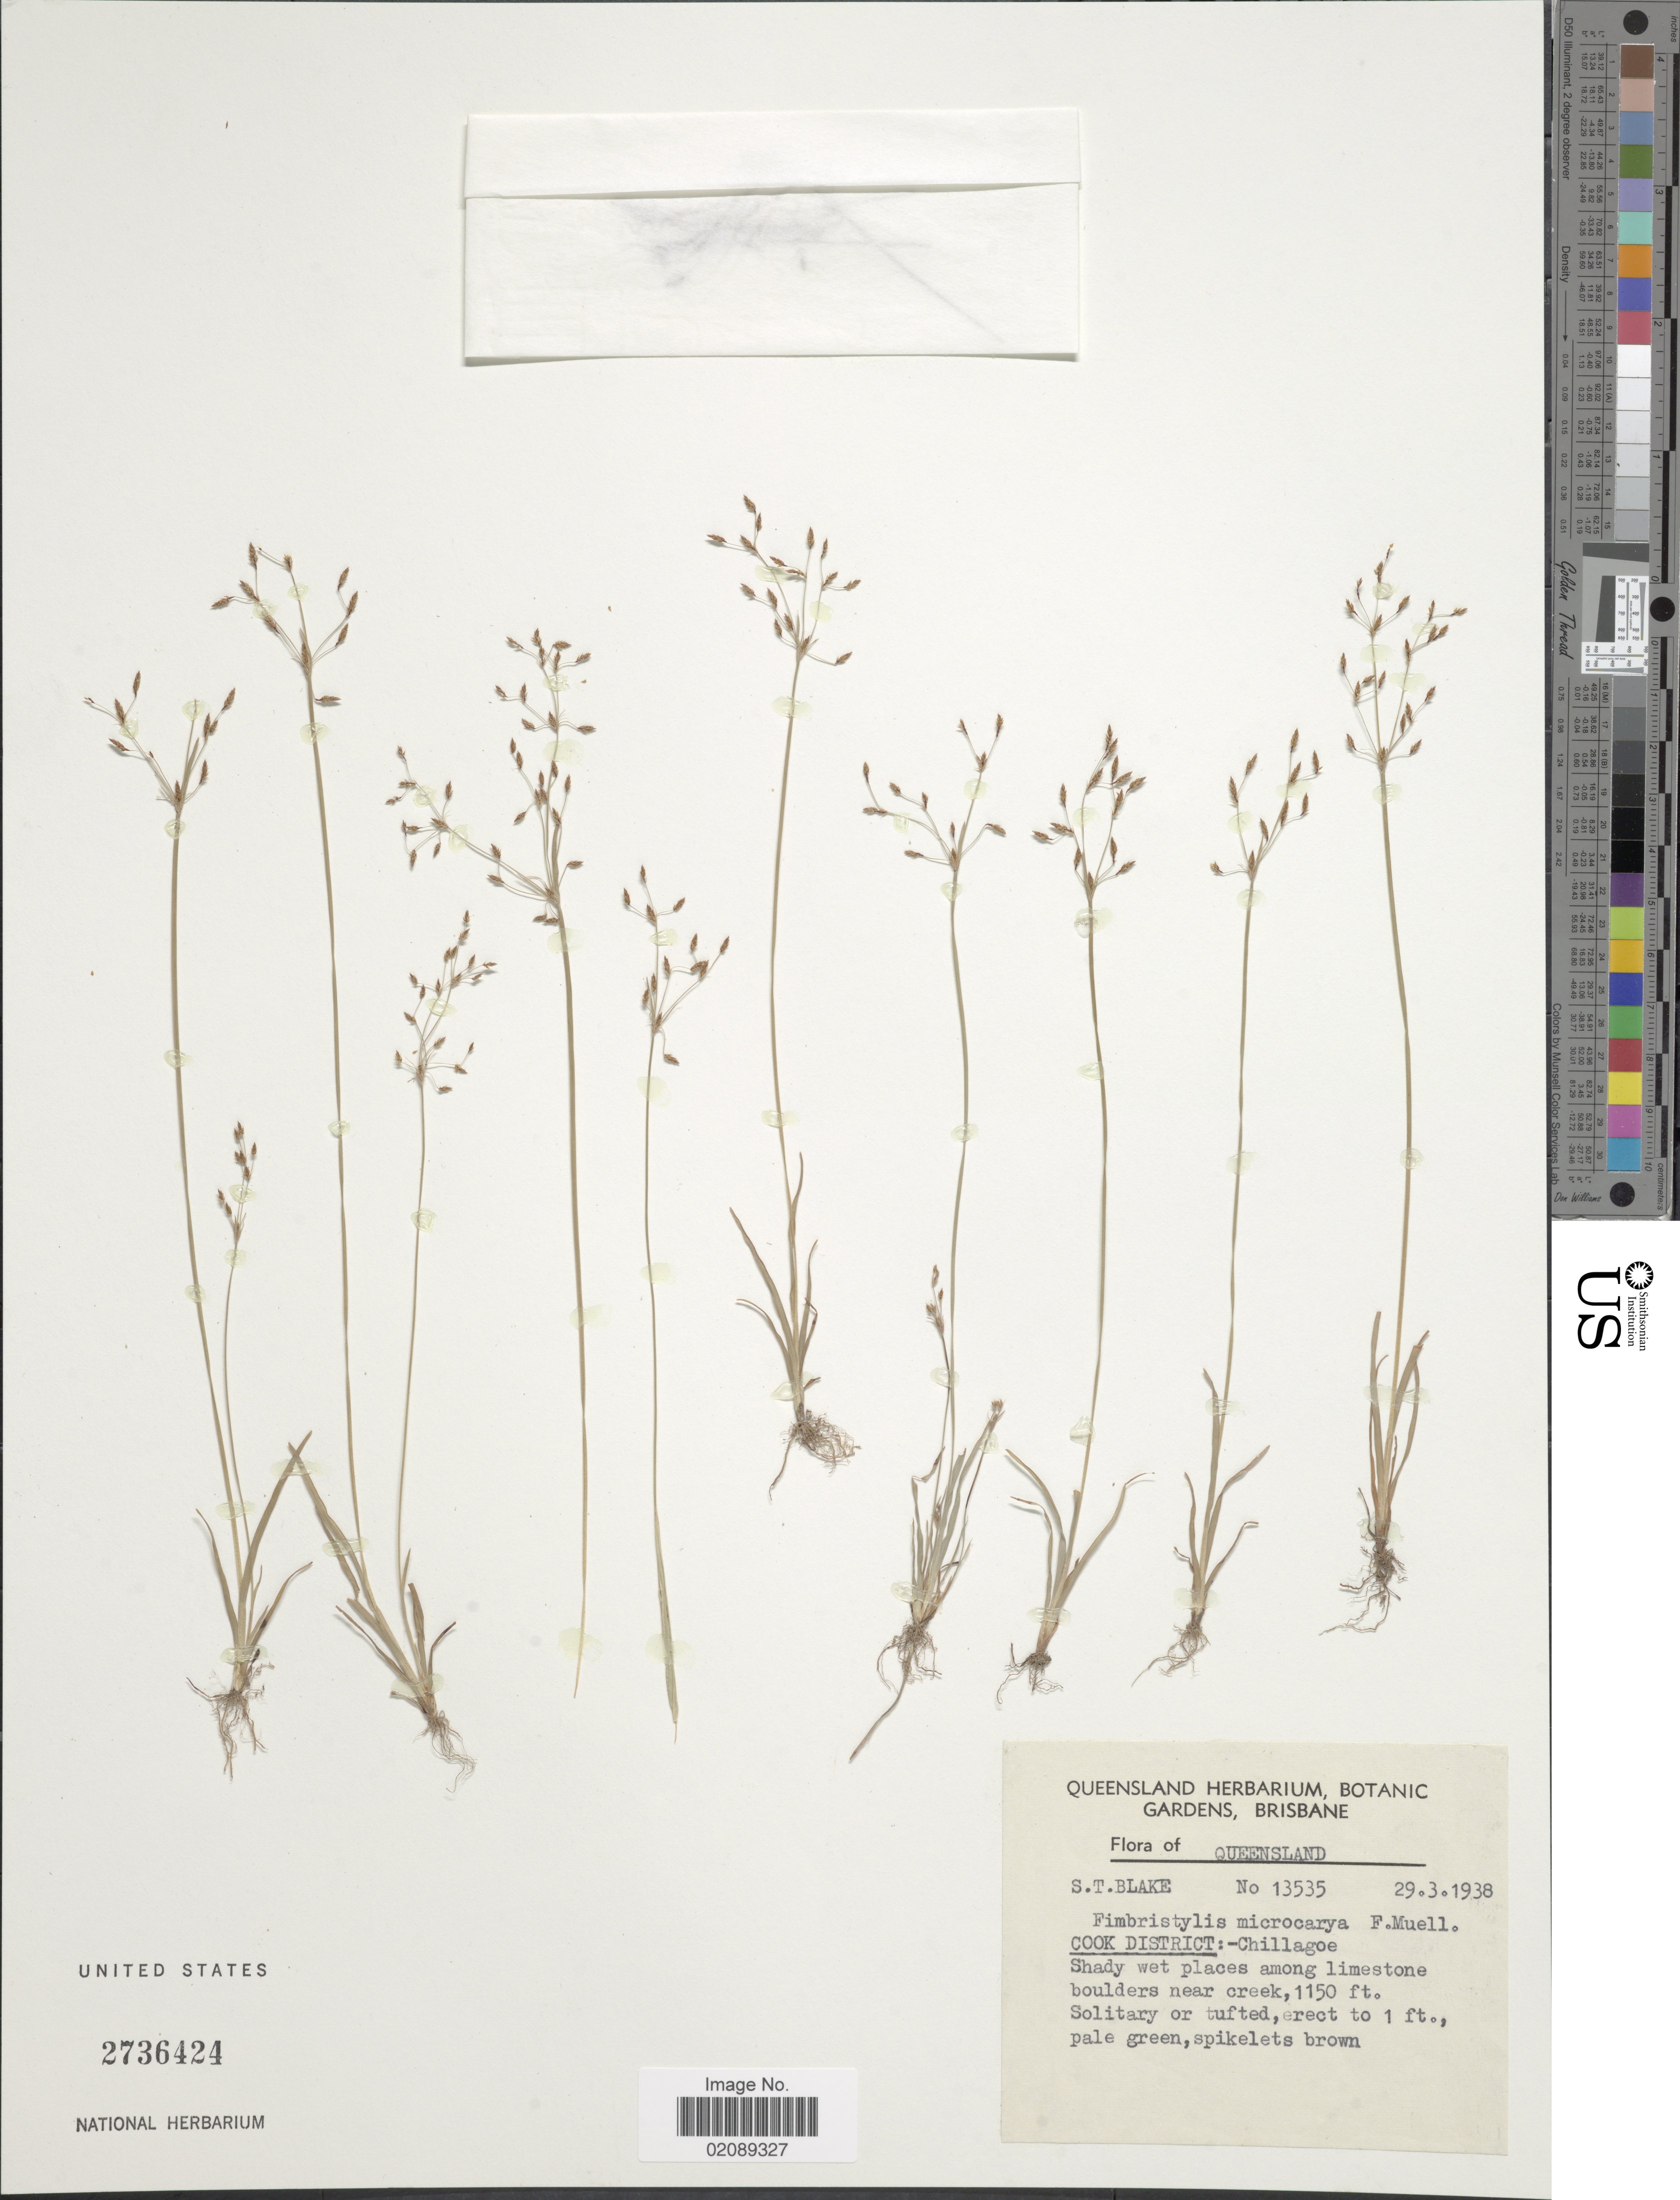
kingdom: Plantae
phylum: Tracheophyta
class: Liliopsida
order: Poales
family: Cyperaceae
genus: Fimbristylis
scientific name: Fimbristylis microcarya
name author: F. Muell.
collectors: S. T. Blake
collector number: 13535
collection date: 1938-03-29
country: Australia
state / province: Queensland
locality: Cook District: -Chillagoe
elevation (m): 351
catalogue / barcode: US 2736424